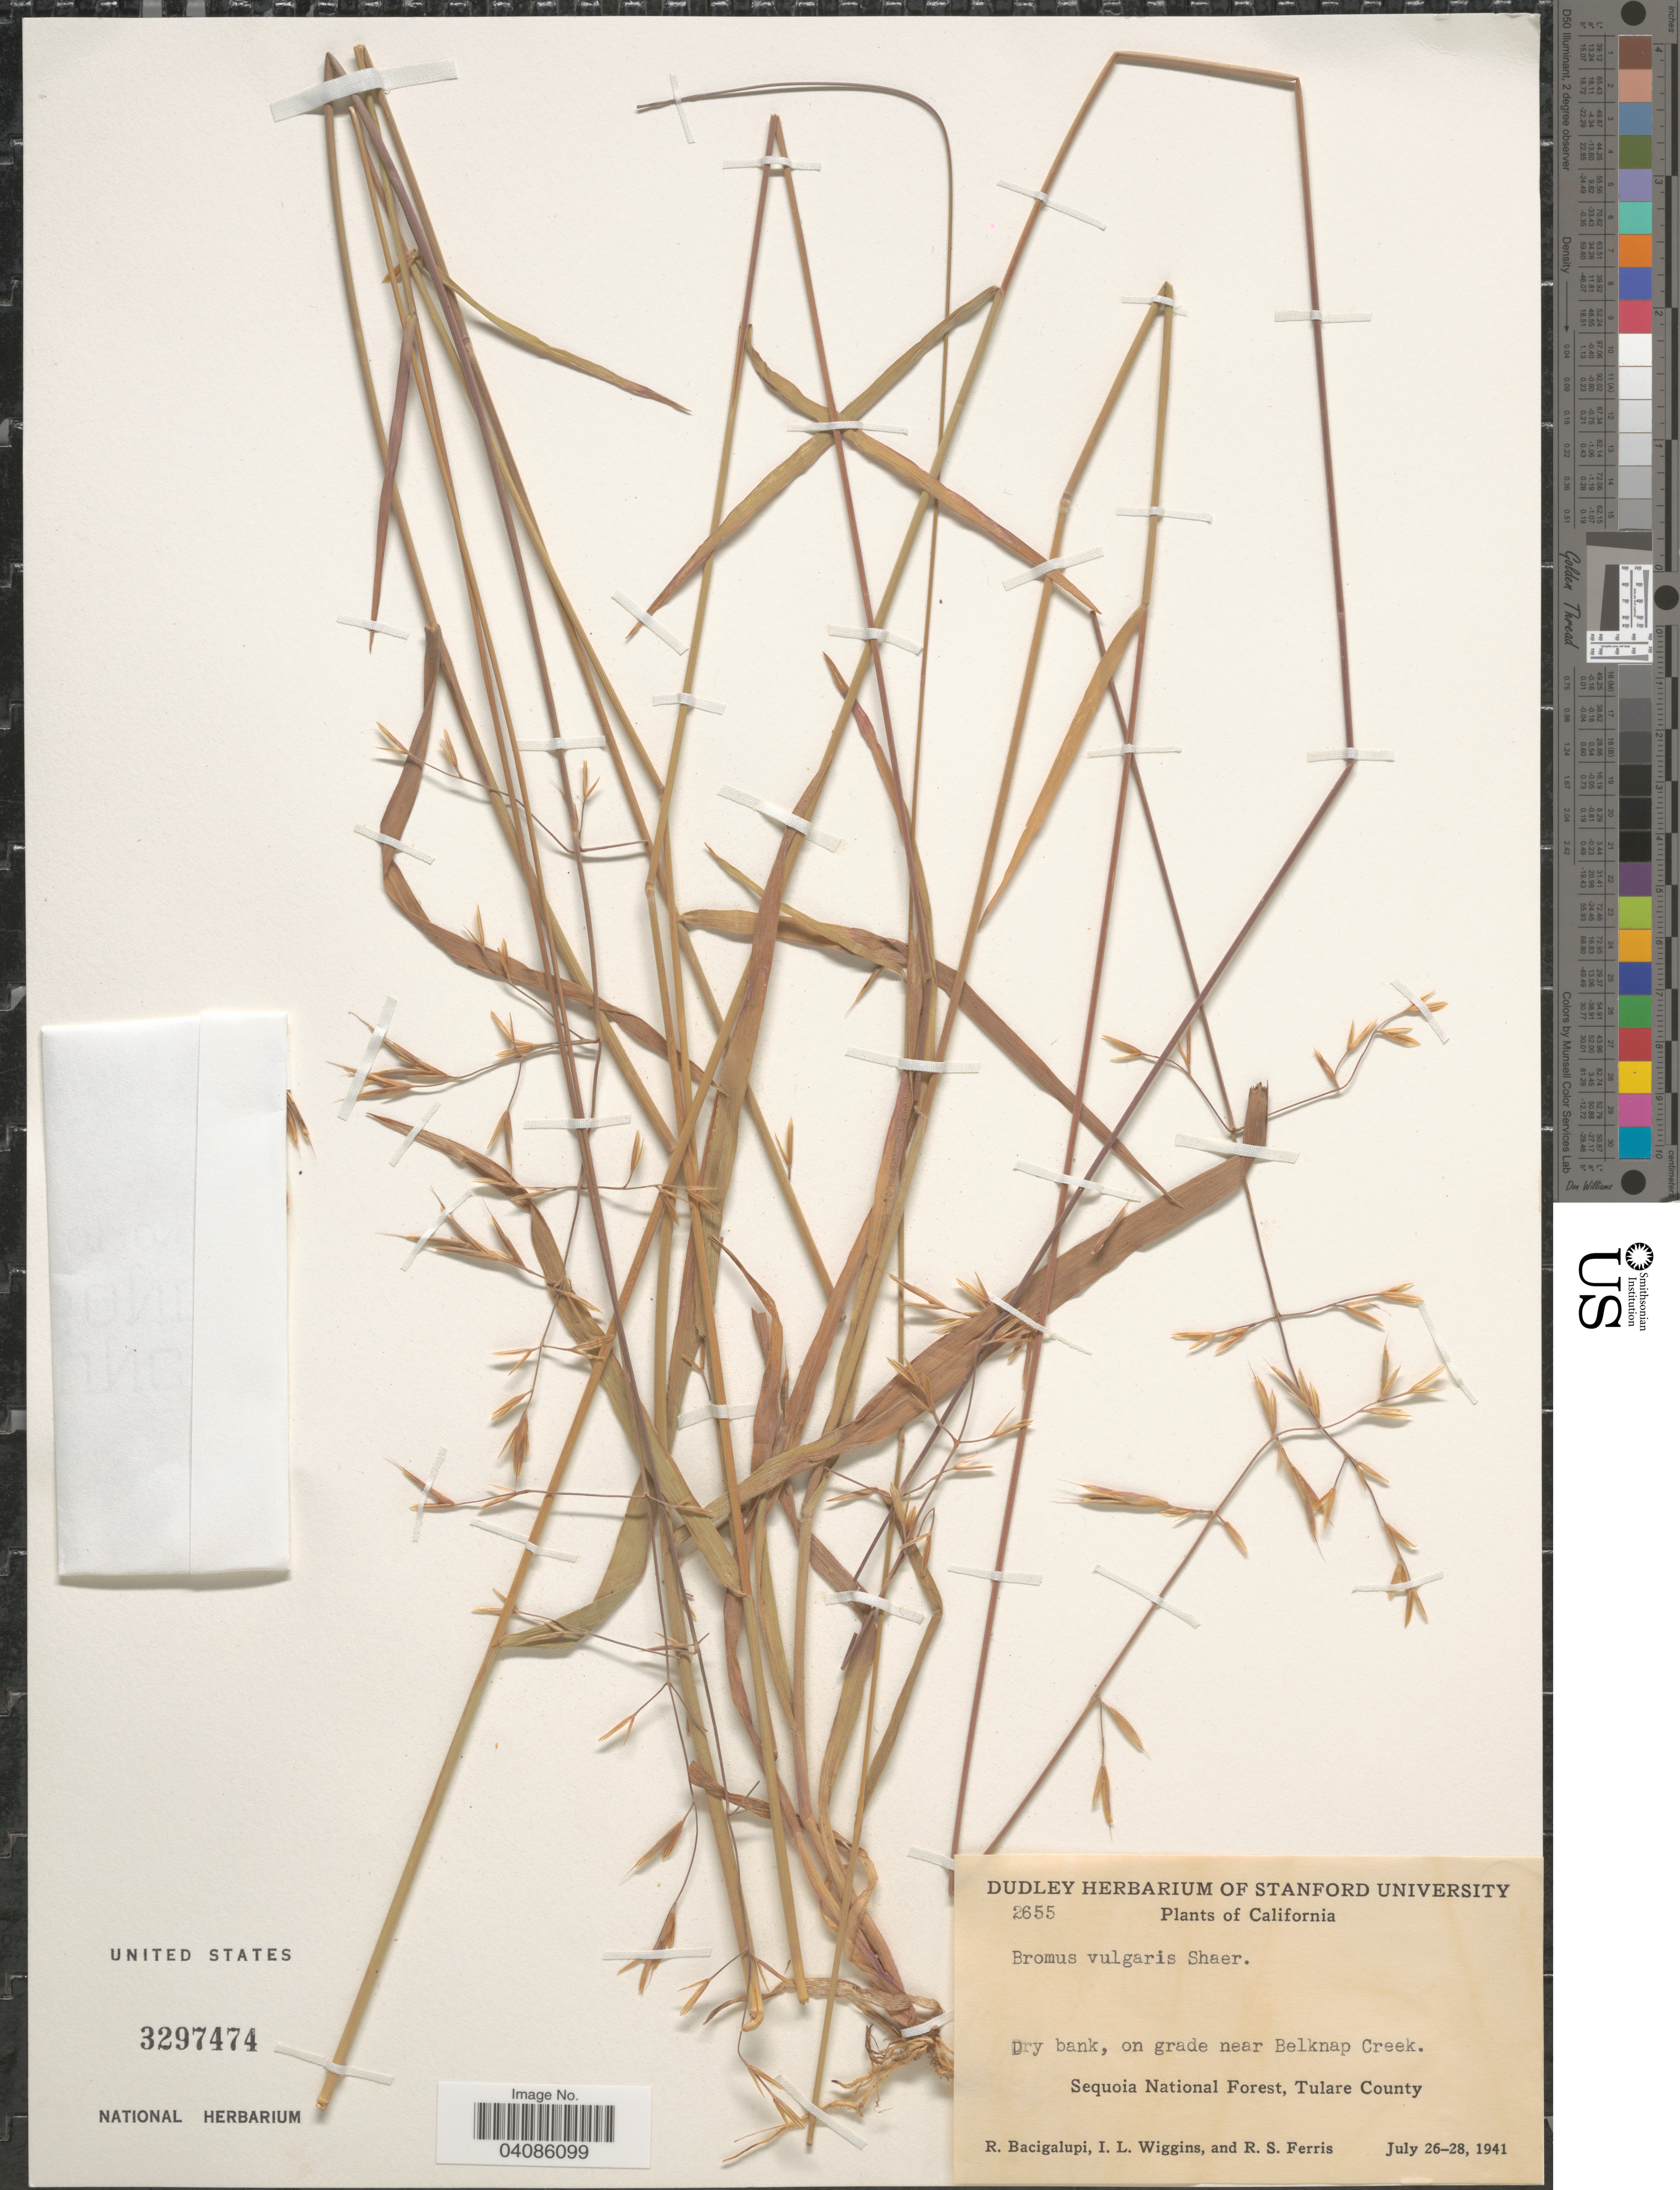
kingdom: Plantae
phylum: Tracheophyta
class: Liliopsida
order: Poales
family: Poaceae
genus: Bromus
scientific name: Bromus vulgaris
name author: (Hook.) Shear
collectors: R. Bacigalupi, I. L. Wiggins & R. S. Ferris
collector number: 2655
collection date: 1941-07-26/1941-07-28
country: United States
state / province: California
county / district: Tulare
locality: Dry bank, on grade near Belknap Creek. Sequoia National Forest, Tulare County.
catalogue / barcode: US 3297474